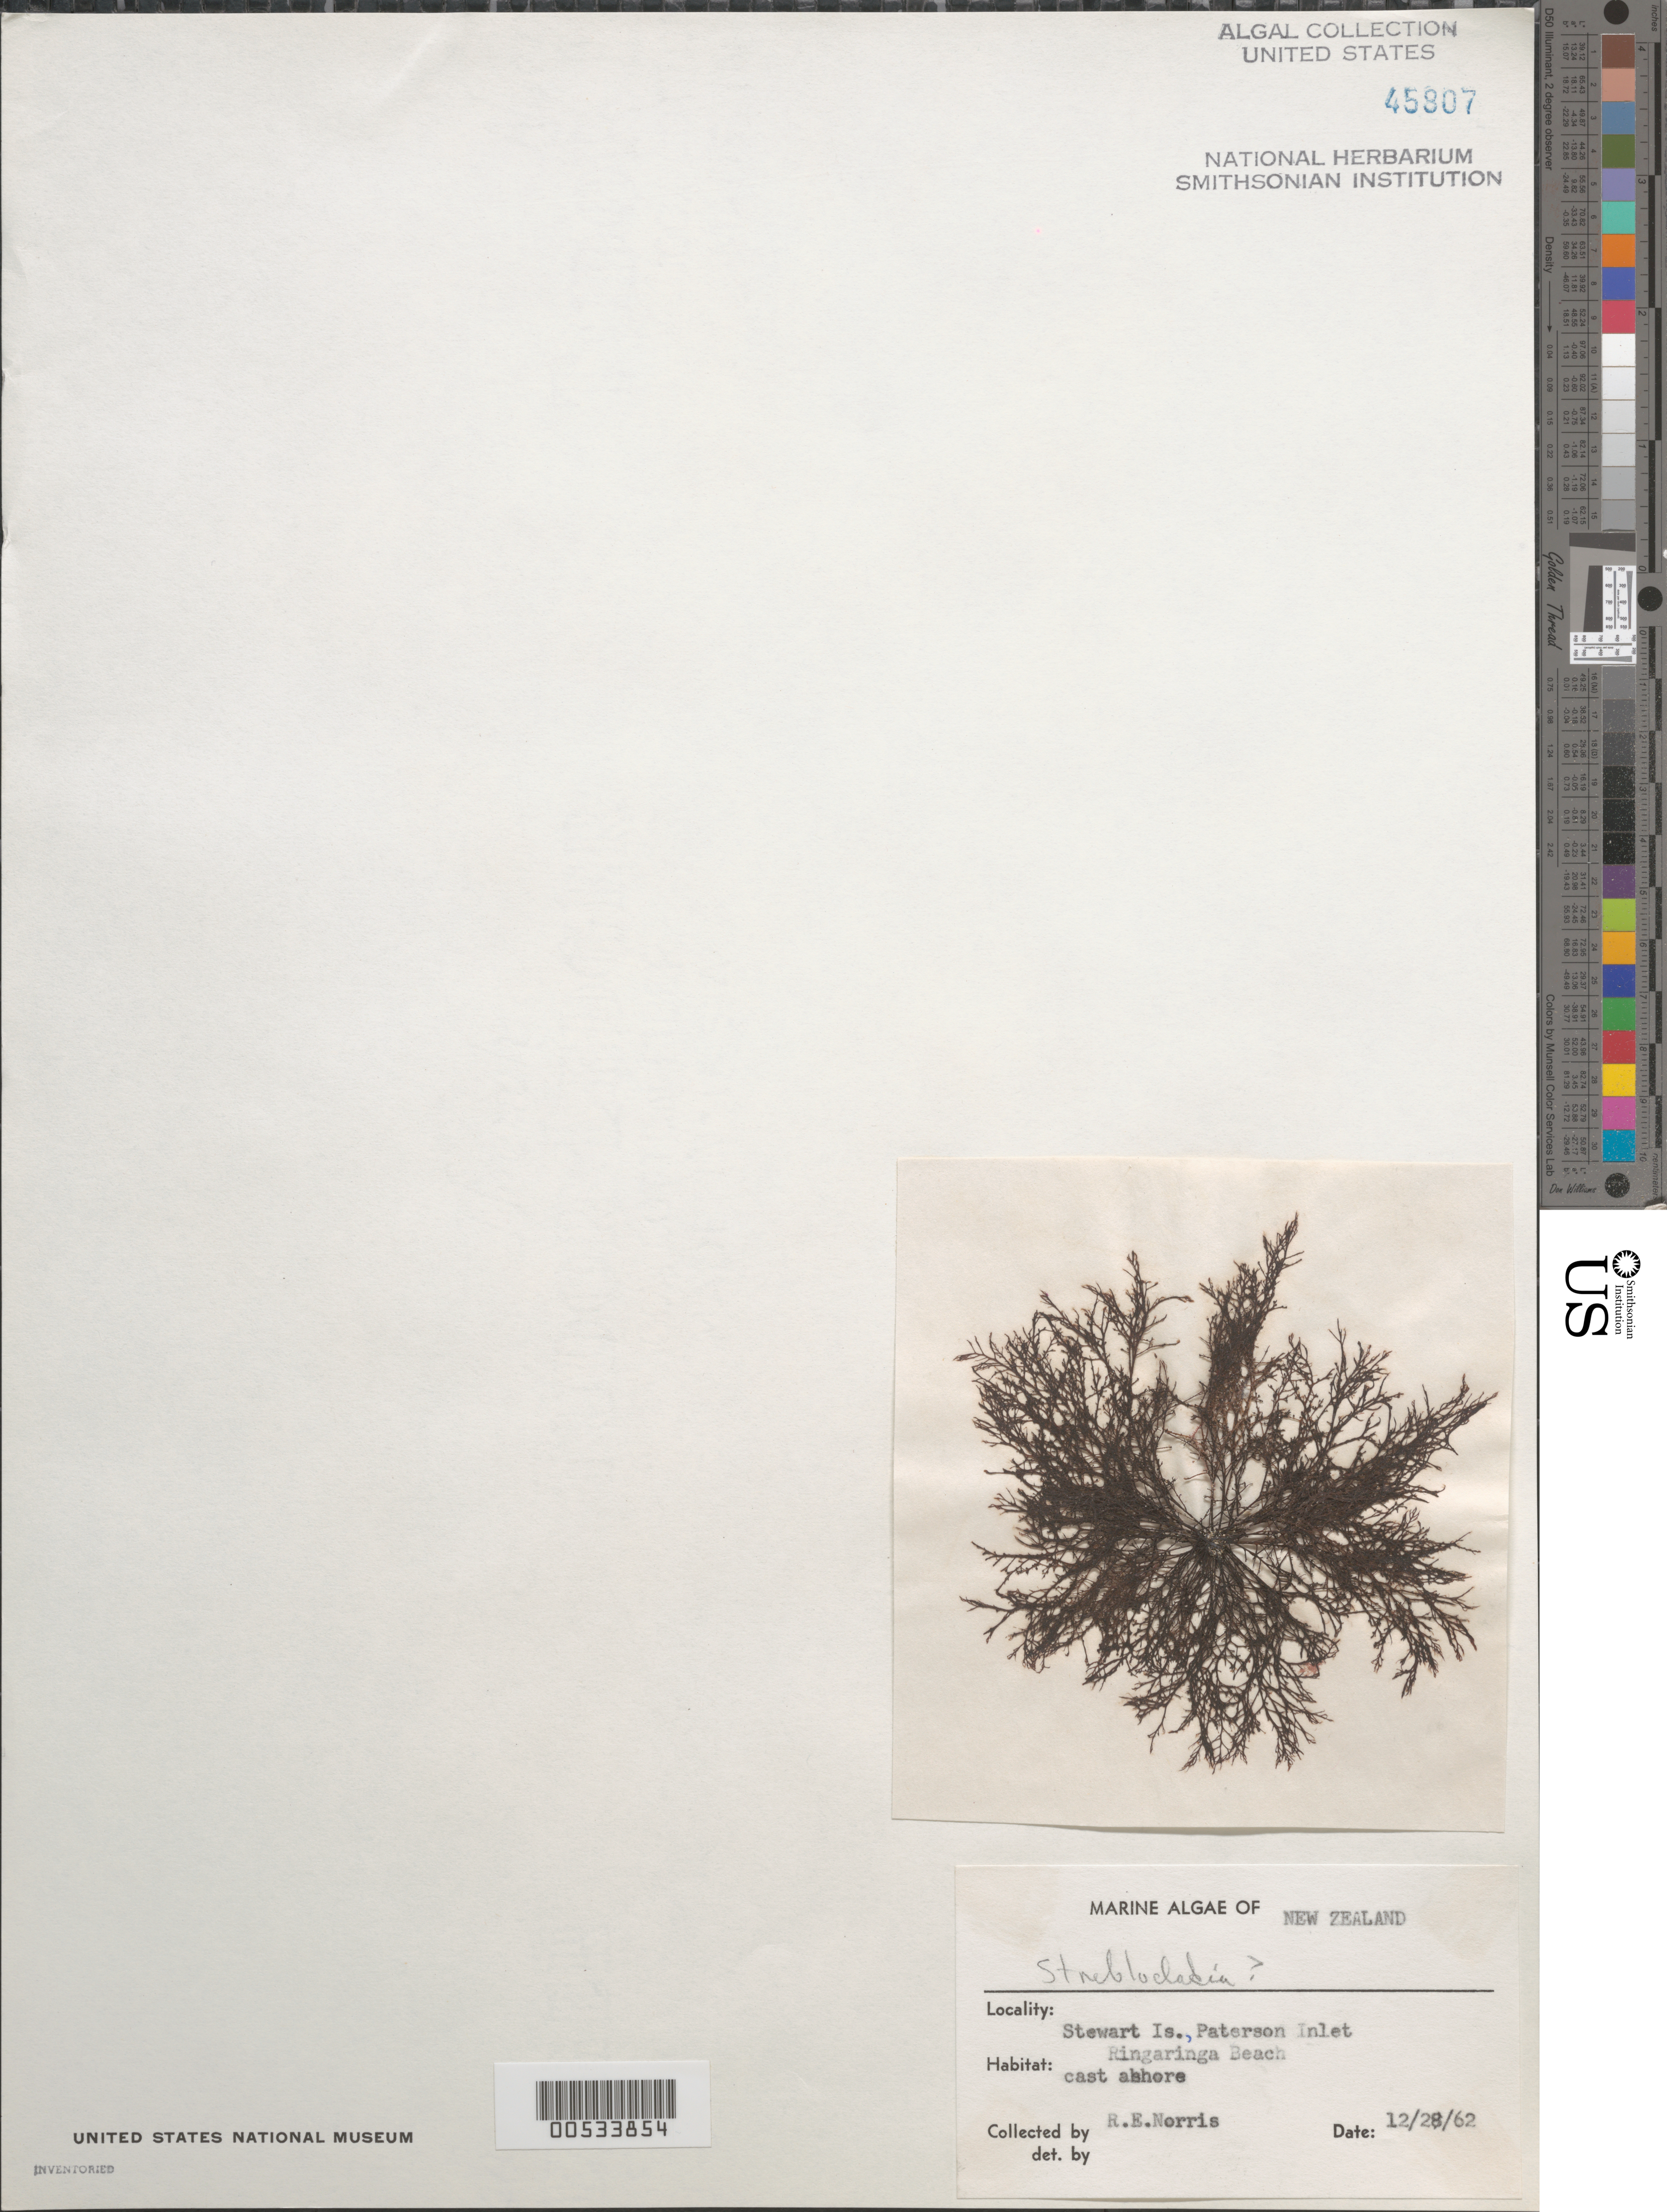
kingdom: Plantae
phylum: Rhodophyta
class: Florideophyceae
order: Ceramiales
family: Rhodomelaceae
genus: Streblocladia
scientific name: Streblocladia sp.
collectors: R. E. Norris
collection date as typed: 28 Dec 1962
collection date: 1962-12-28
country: New Zealand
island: Stewart Island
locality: Ringaringa Beach, Paterson Inlet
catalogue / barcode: US 45807